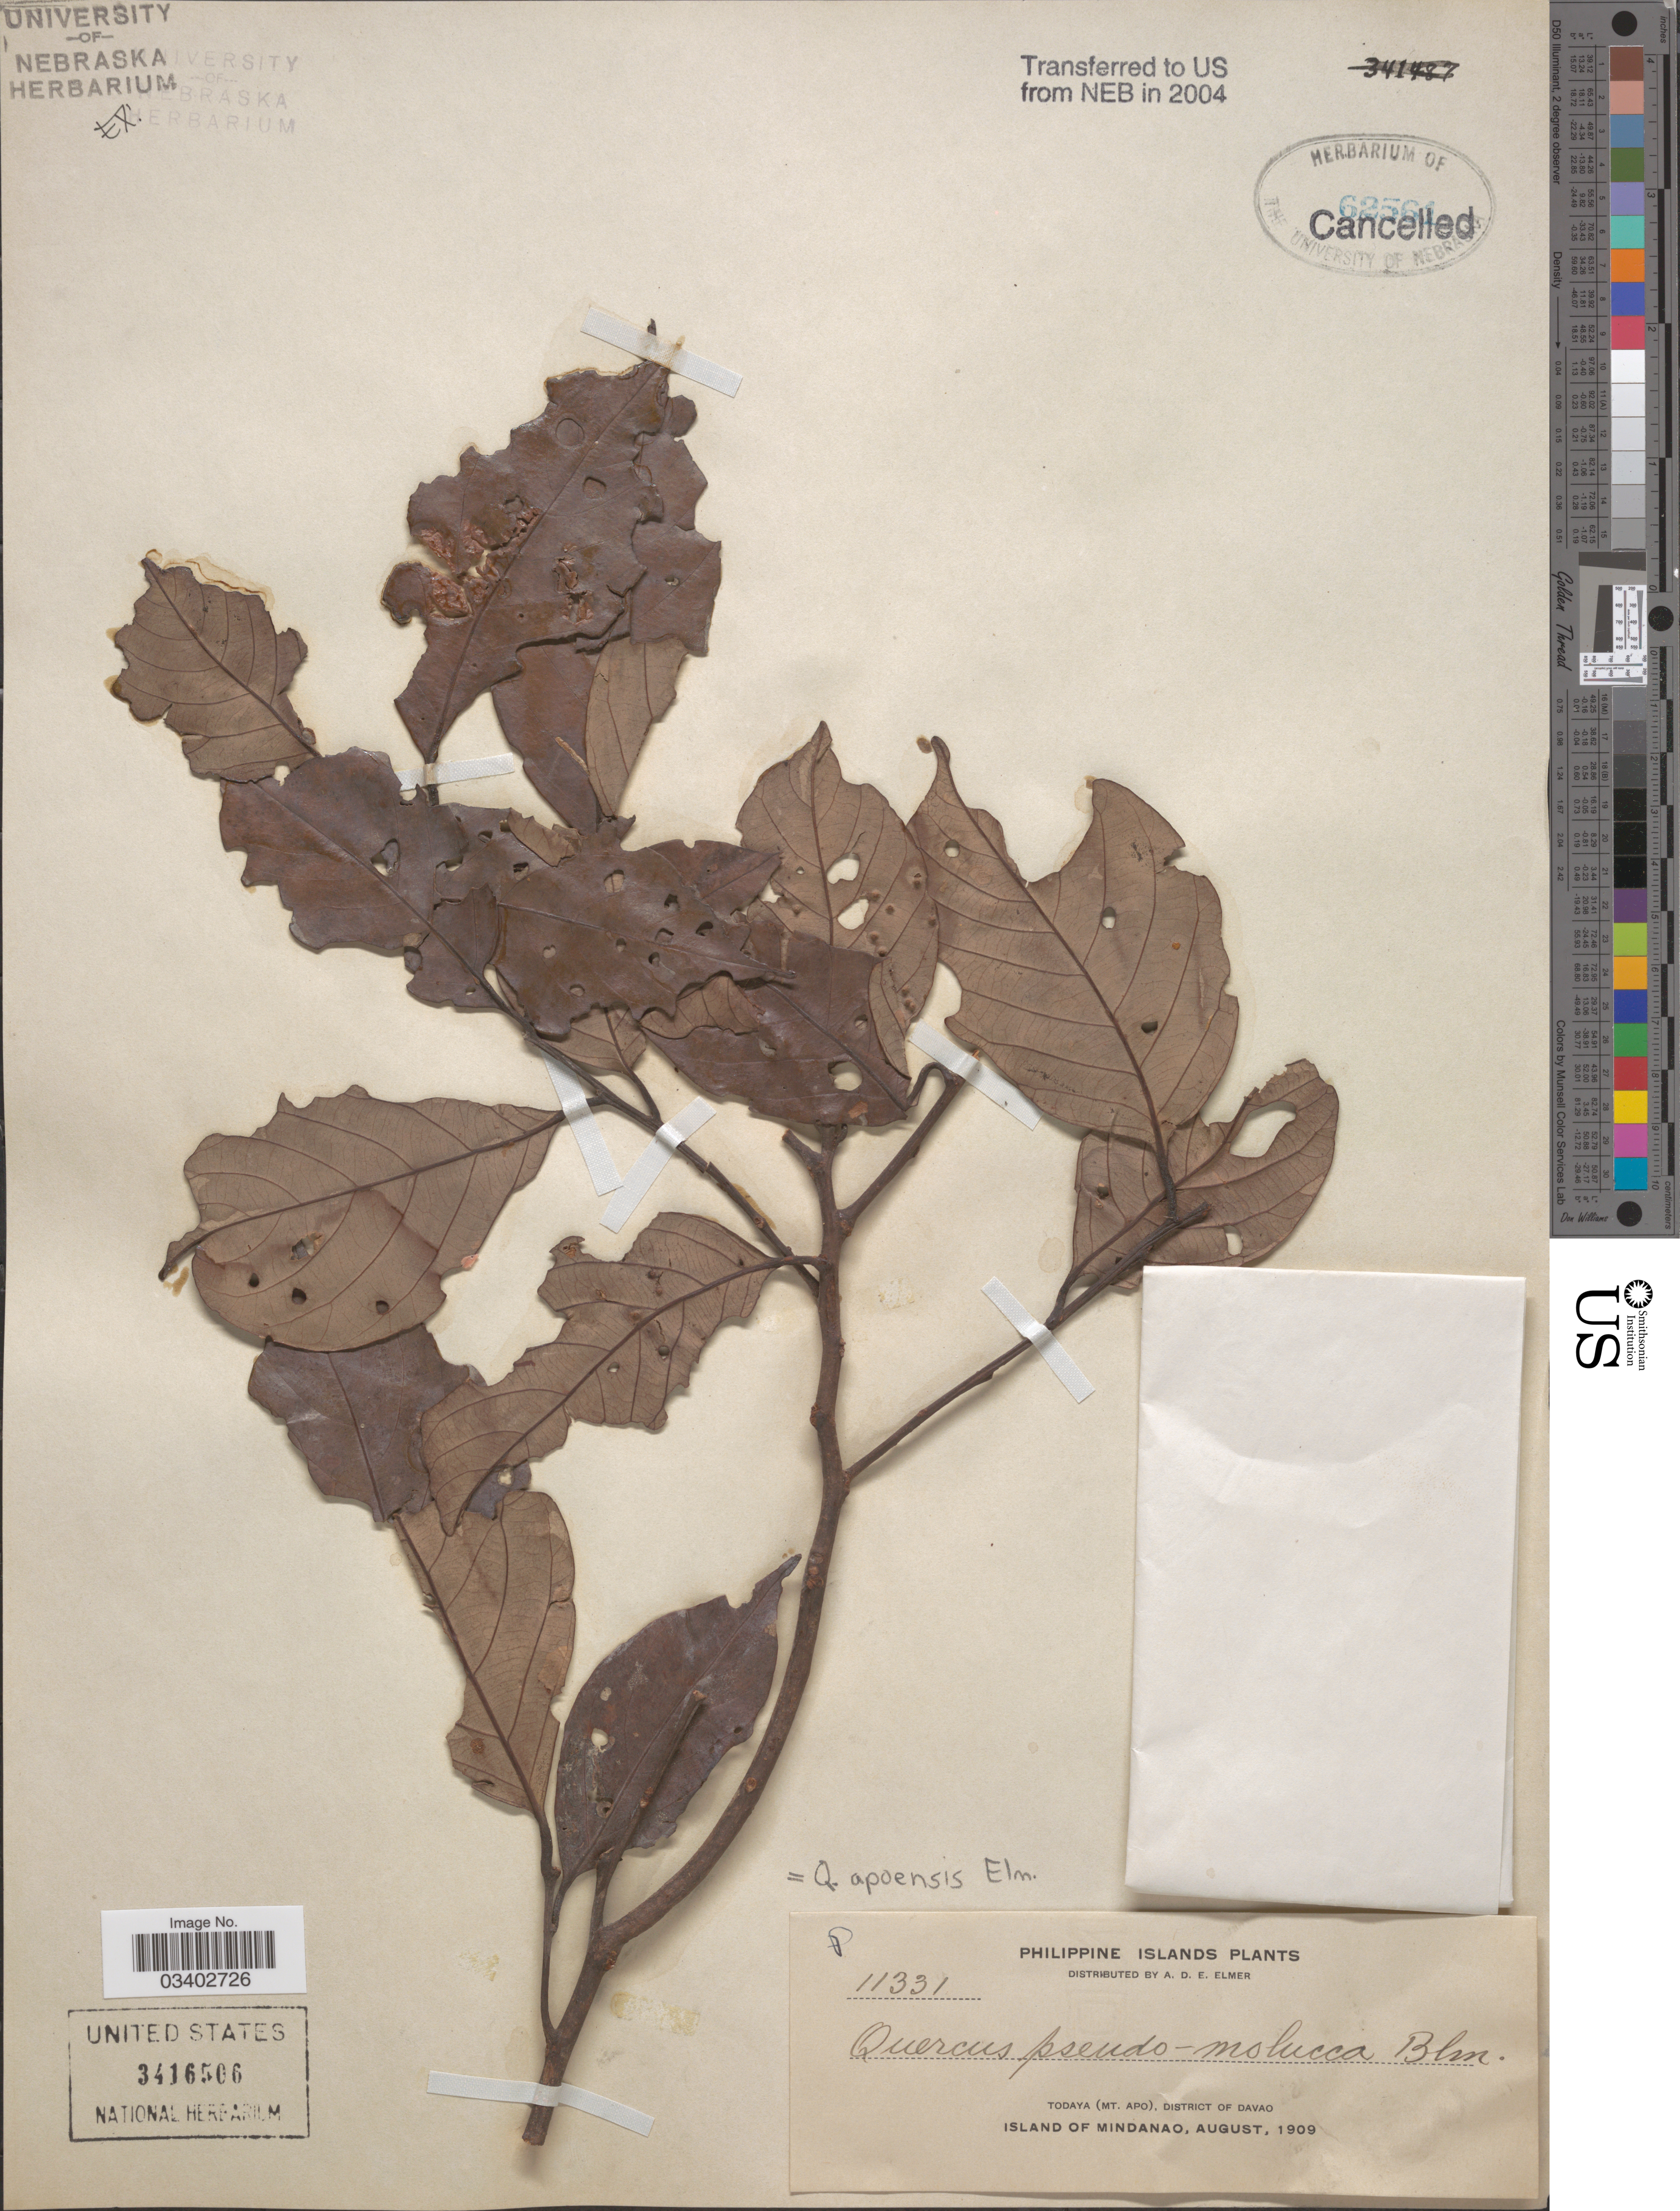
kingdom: Plantae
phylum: Tracheophyta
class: Magnoliopsida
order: Fagales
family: Fagaceae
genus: Lithocarpus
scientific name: Lithocarpus pseudomoluccus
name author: (Blume) Rehder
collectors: A. D. E. Elmer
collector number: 11331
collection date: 1909-08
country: Philippines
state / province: Davao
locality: Todaya (Mt. Apo), District of Davao. Island of Mindanao.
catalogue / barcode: US 3416506